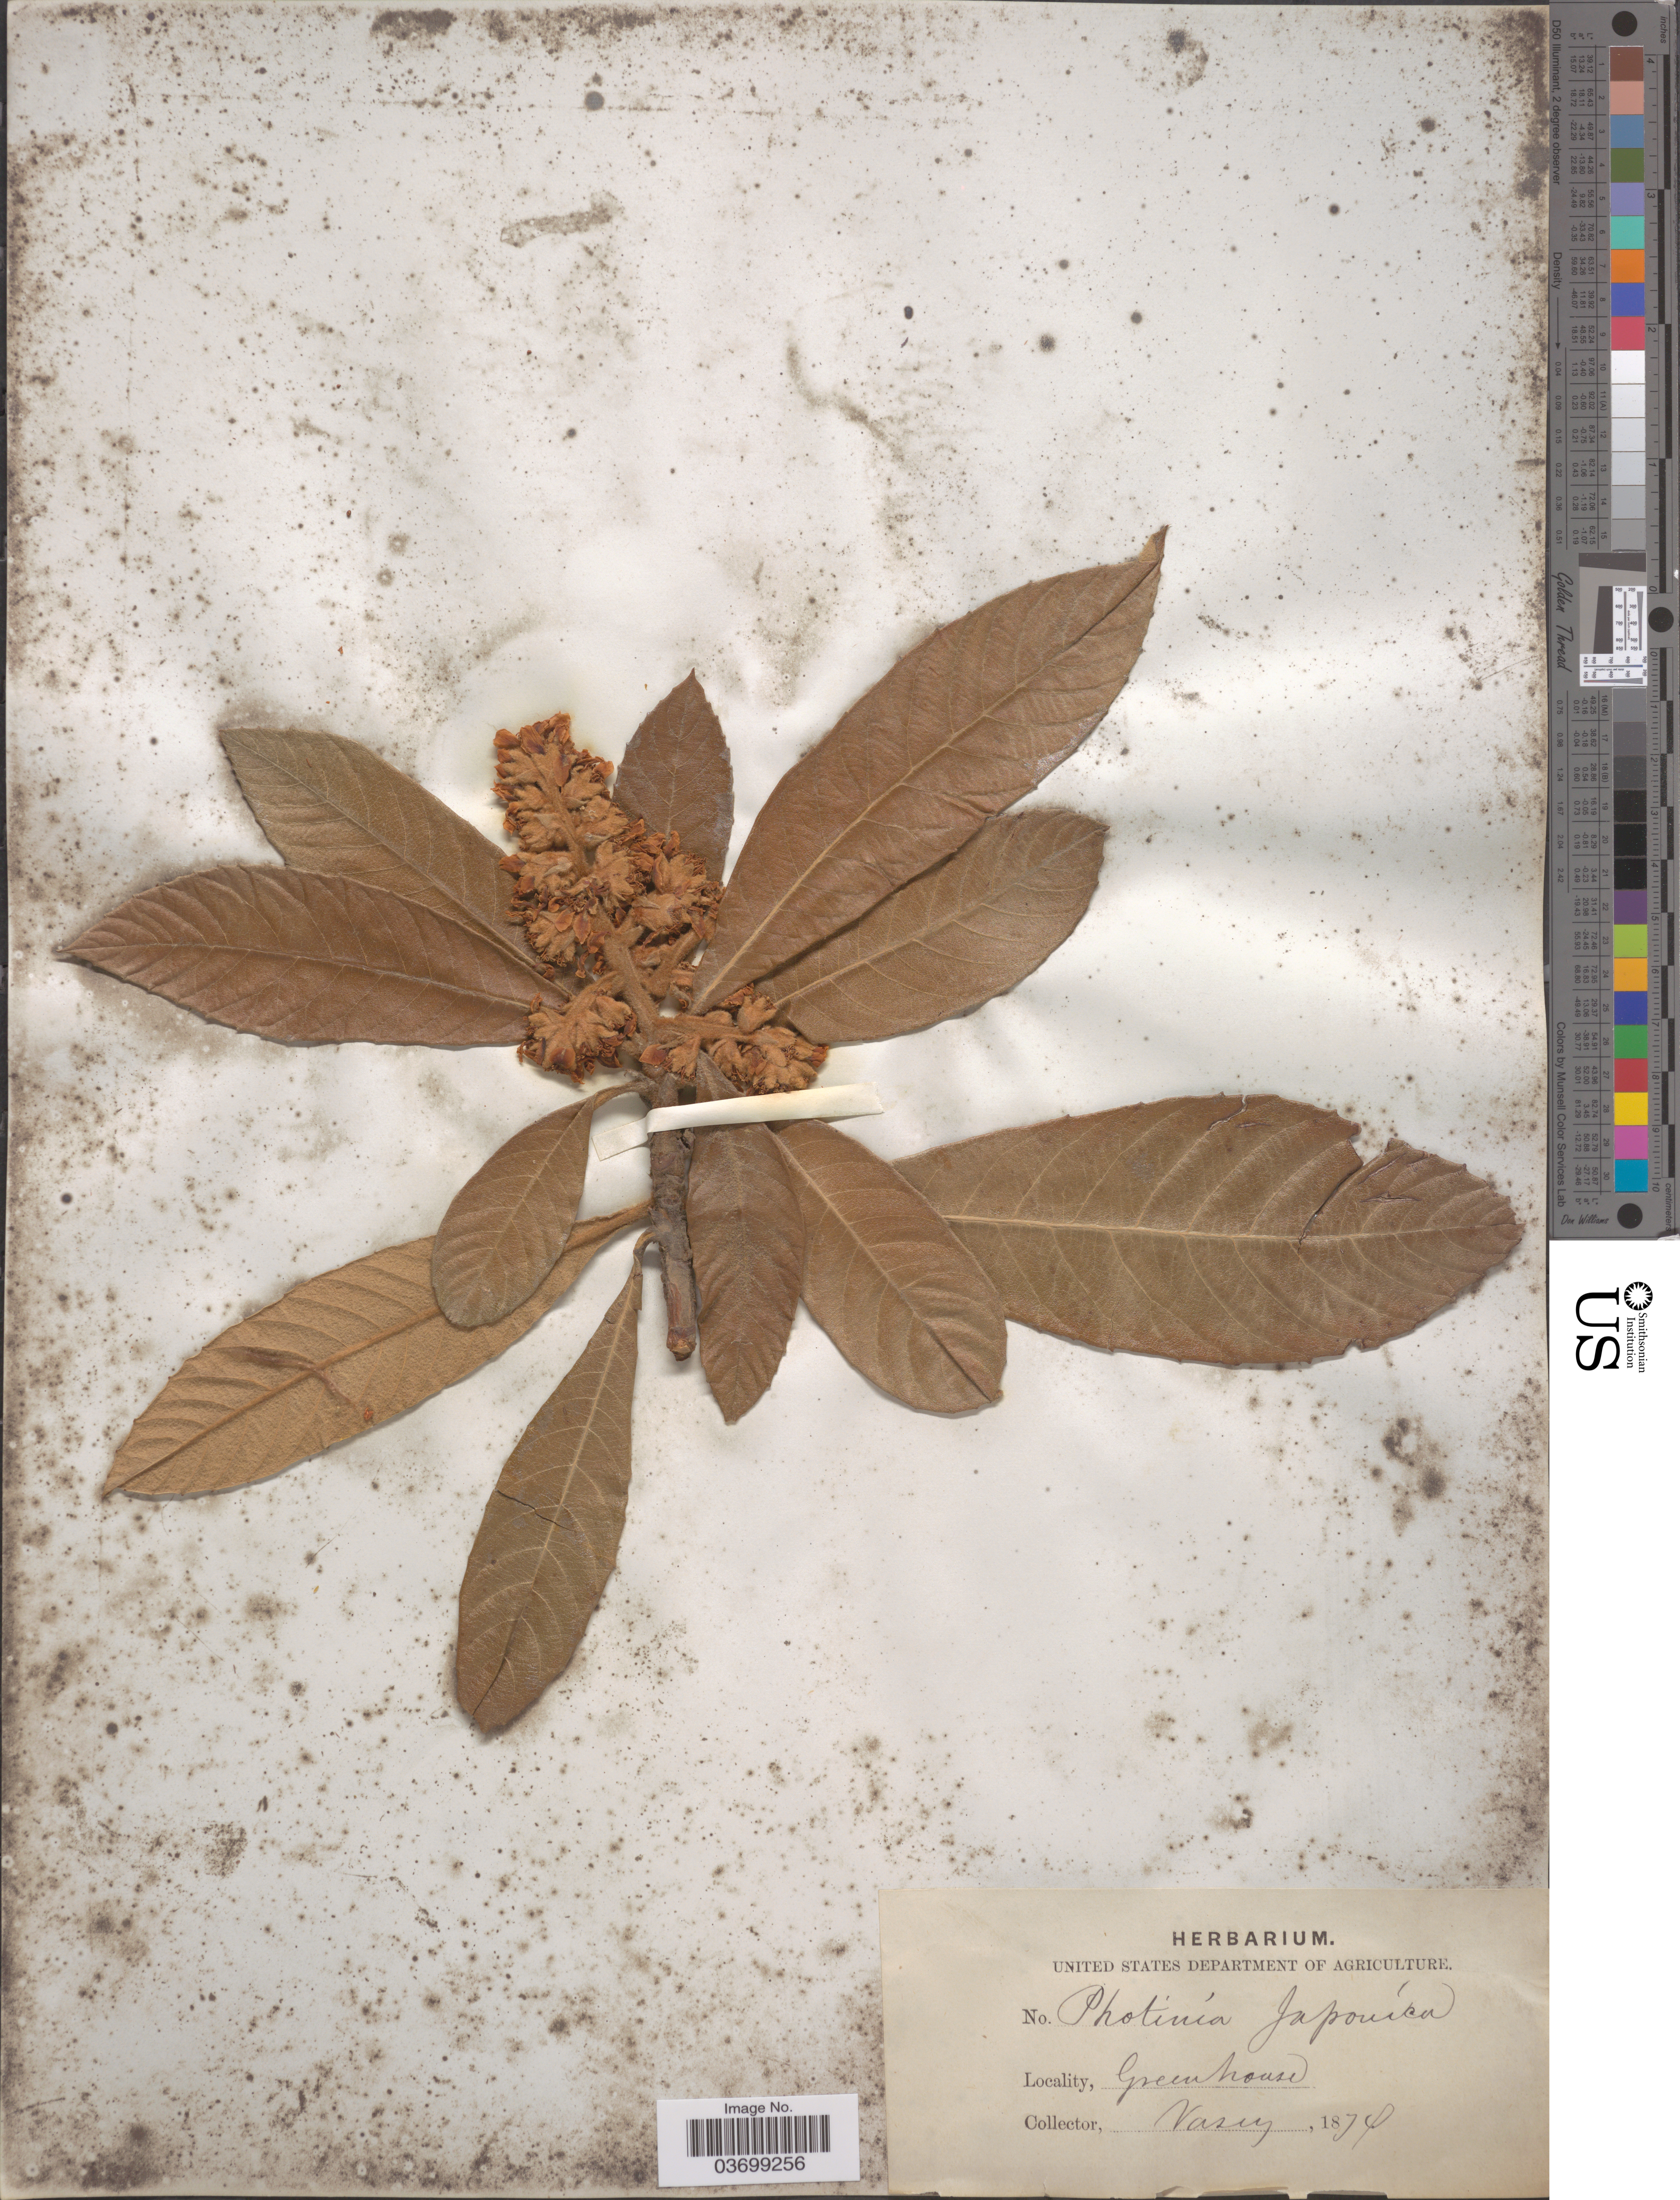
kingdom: Plantae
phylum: Tracheophyta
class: Magnoliopsida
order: Rosales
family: Rosaceae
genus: Rhaphiolepis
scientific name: Rhaphiolepis bibas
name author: (Lour.) Galasso & Banfi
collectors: Vasey, --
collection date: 1874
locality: Green house.